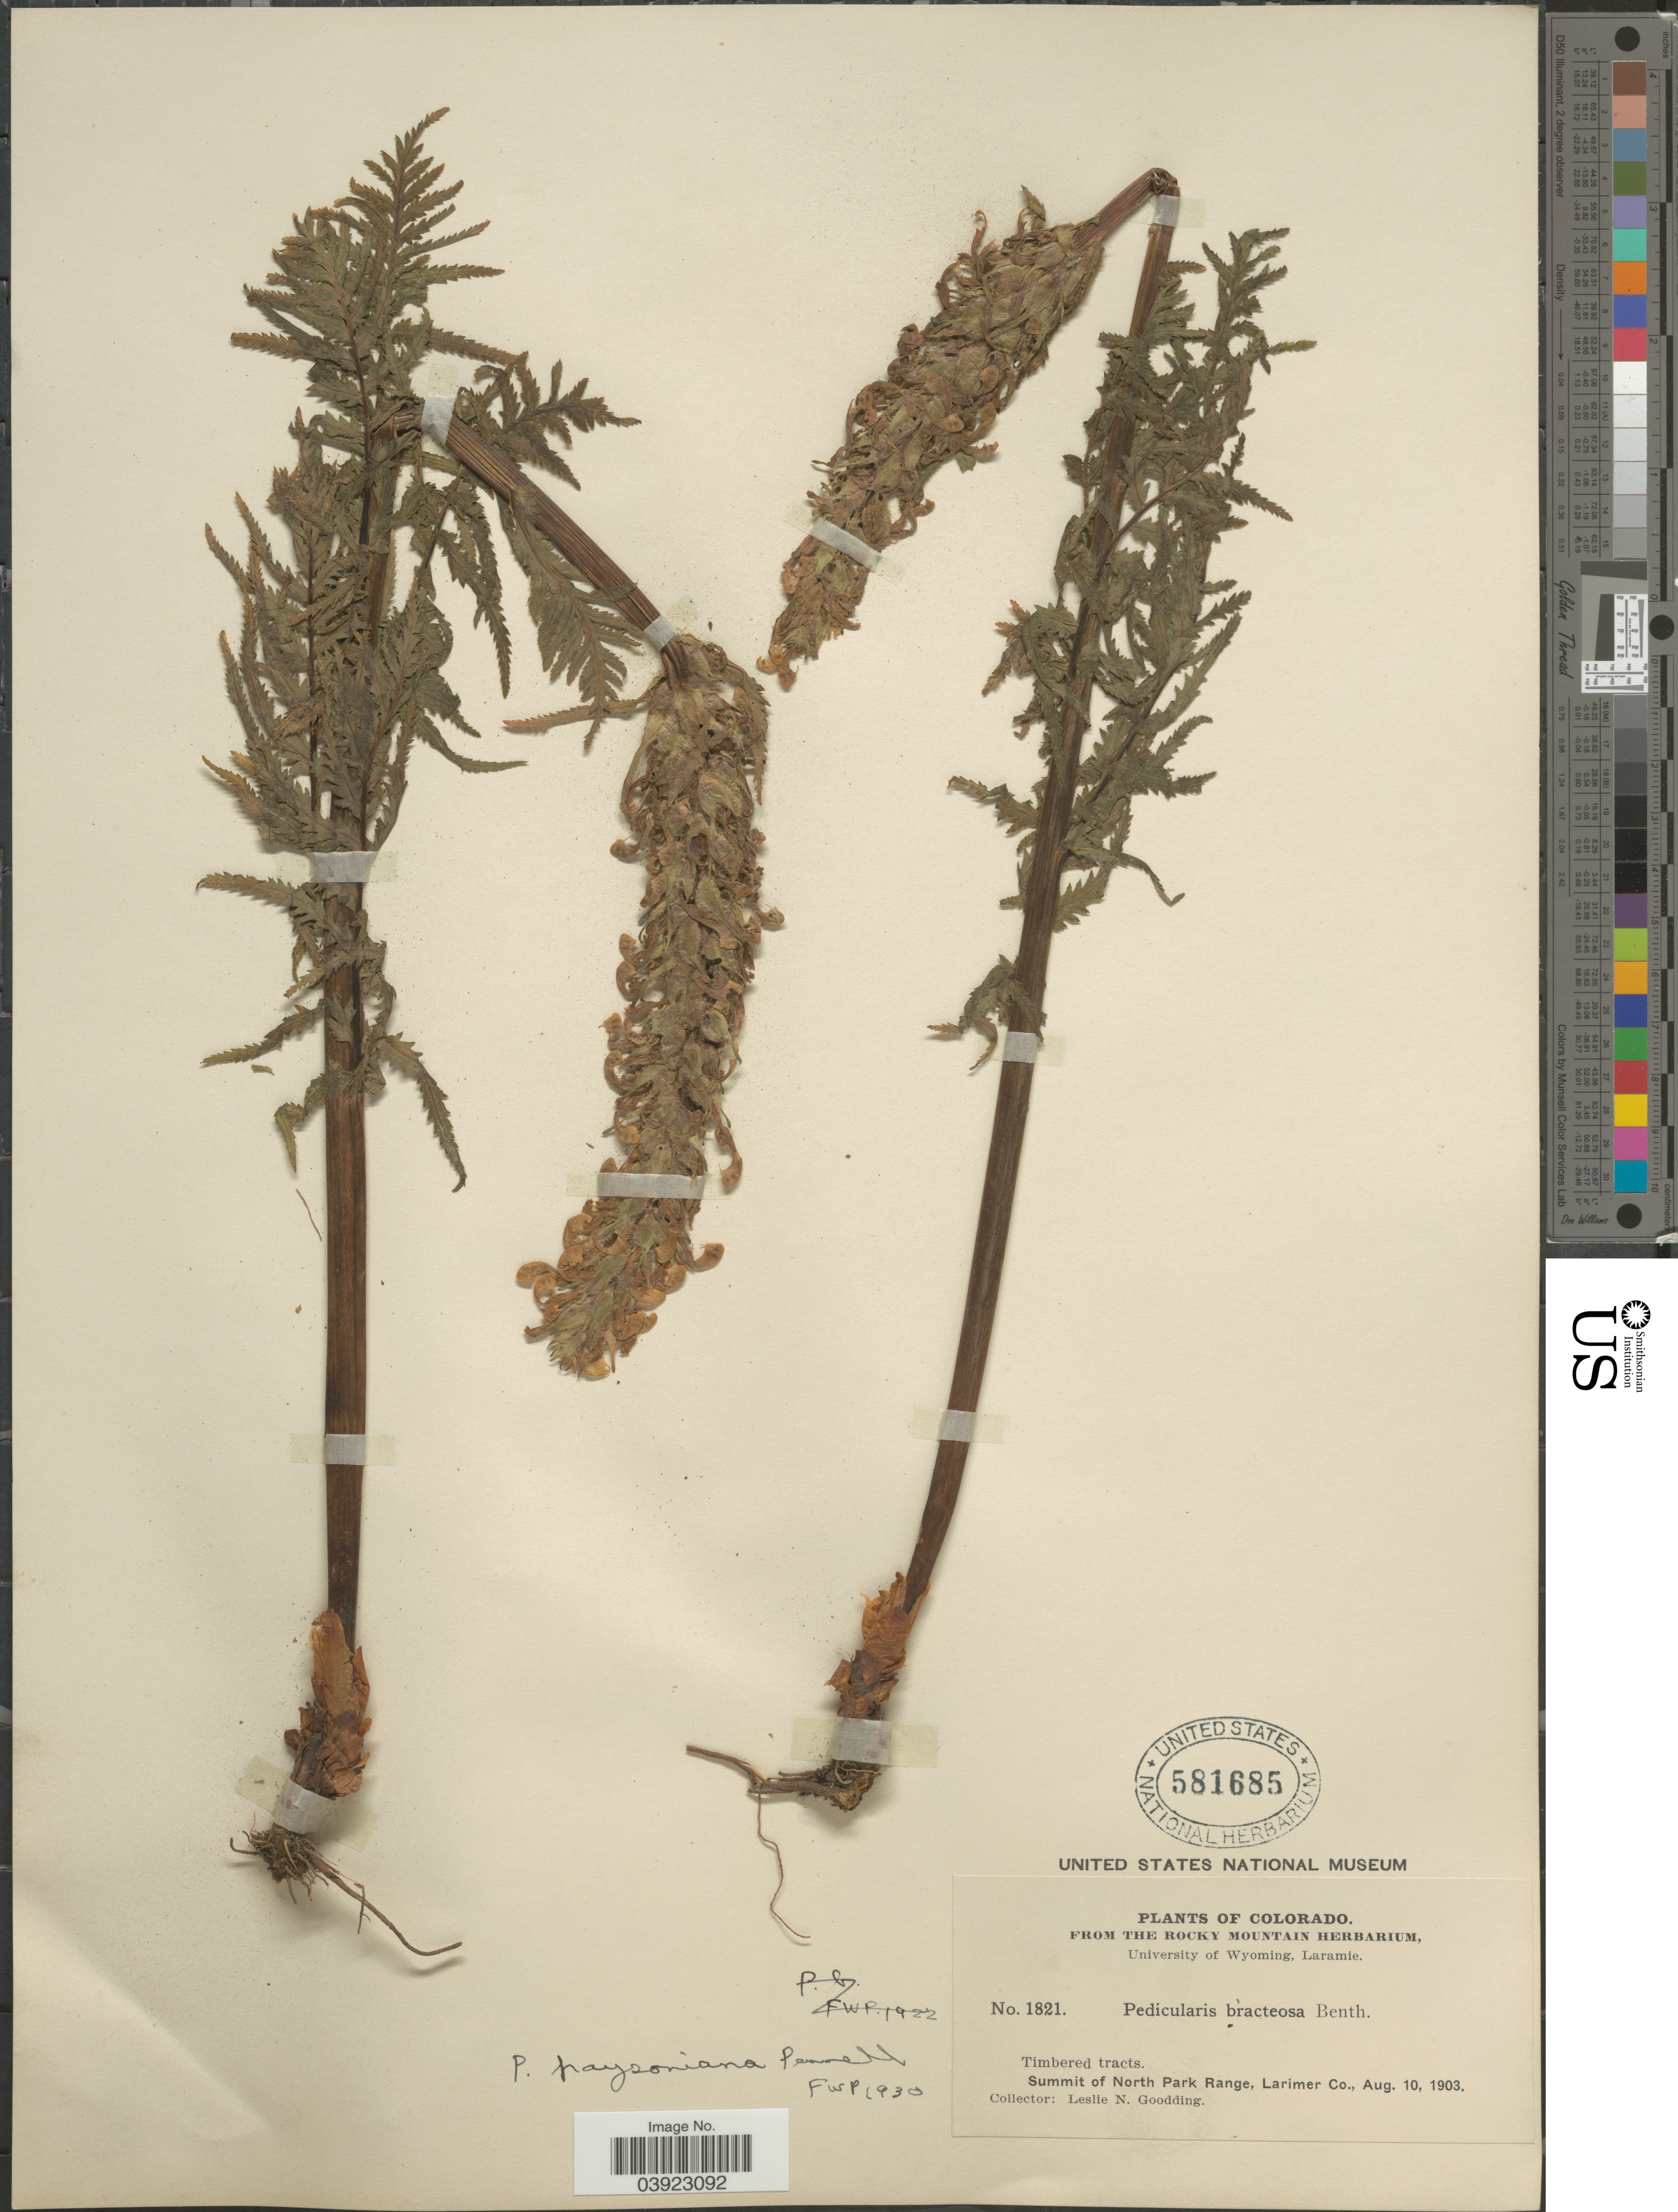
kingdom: Plantae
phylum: Tracheophyta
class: Magnoliopsida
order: Lamiales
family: Orobanchaceae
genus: Pedicularis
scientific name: Pedicularis paysoniana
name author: Pennell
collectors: L. N. Goodding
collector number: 1821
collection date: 1903-08-10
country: United States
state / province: Colorado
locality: Summit of North Park Range, Larimer Co.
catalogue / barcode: US 581685